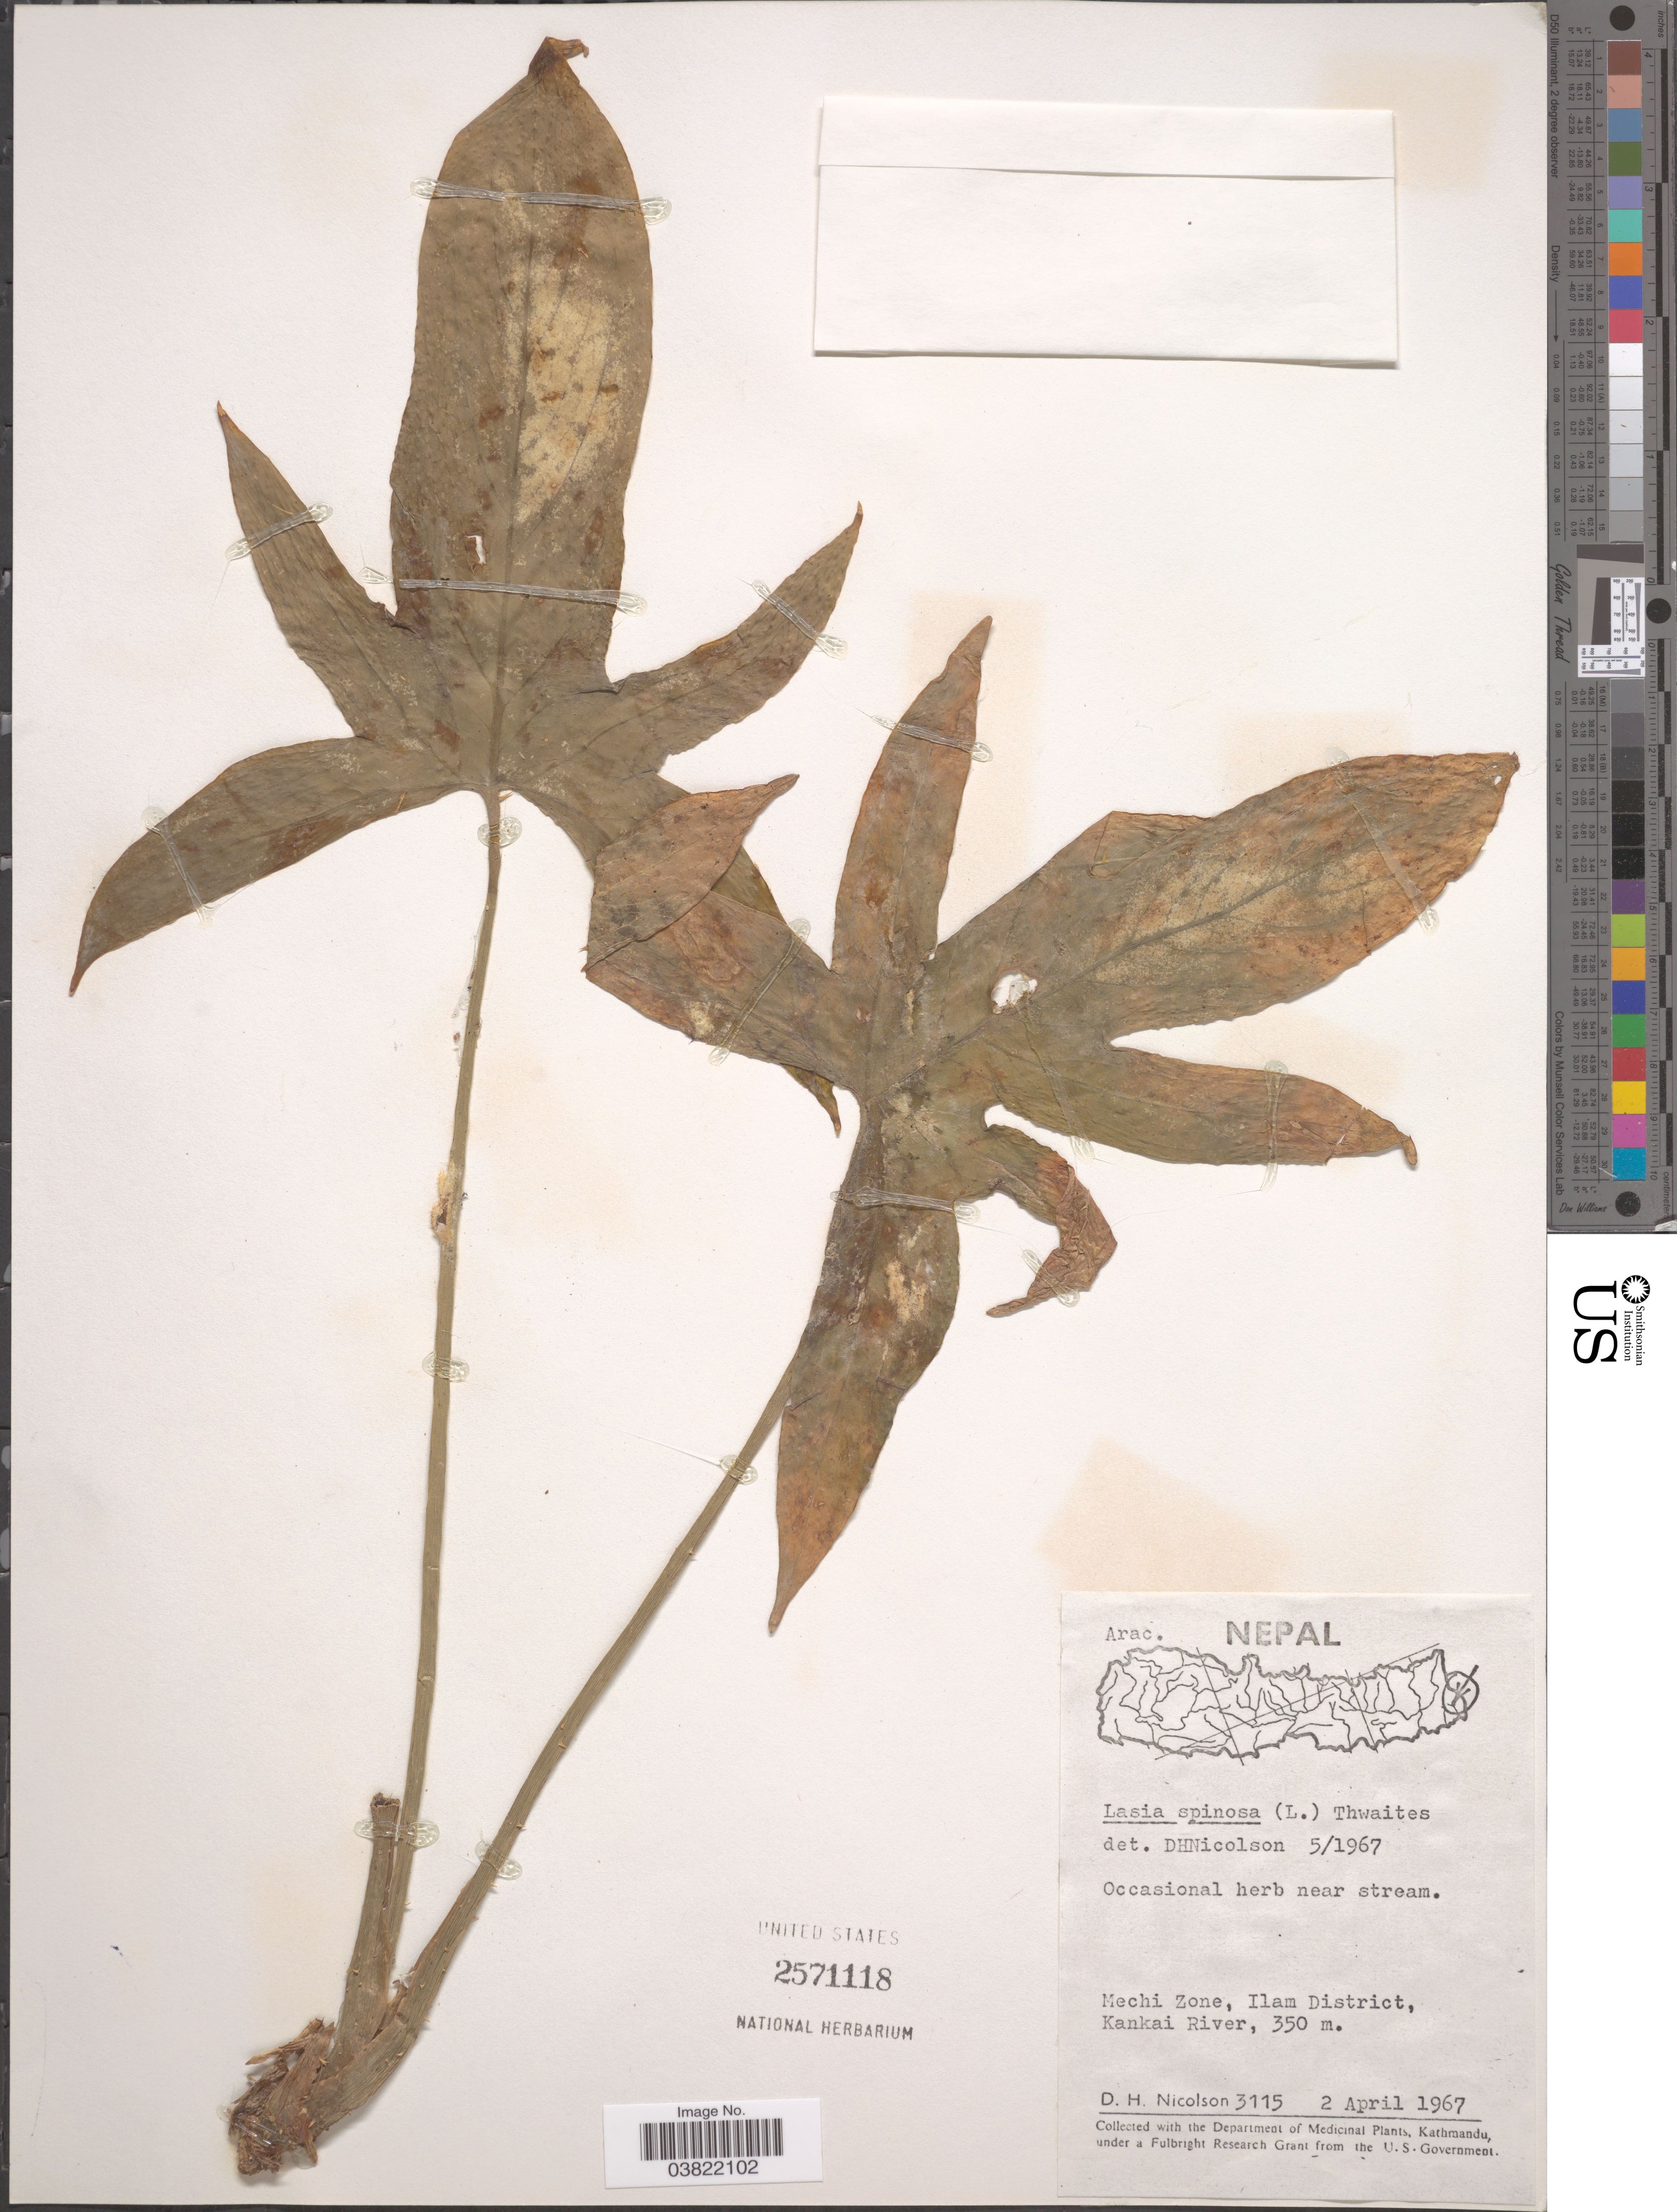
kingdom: Plantae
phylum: Tracheophyta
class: Liliopsida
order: Alismatales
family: Araceae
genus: Lasia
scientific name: Lasia spinosa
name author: (L.) Thwaites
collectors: D. H. Nicolson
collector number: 3115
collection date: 1967-04-02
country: Nepal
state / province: Mechi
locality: Mechi Zone, Ilam District, Kankai River.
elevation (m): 350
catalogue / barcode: US 2571118